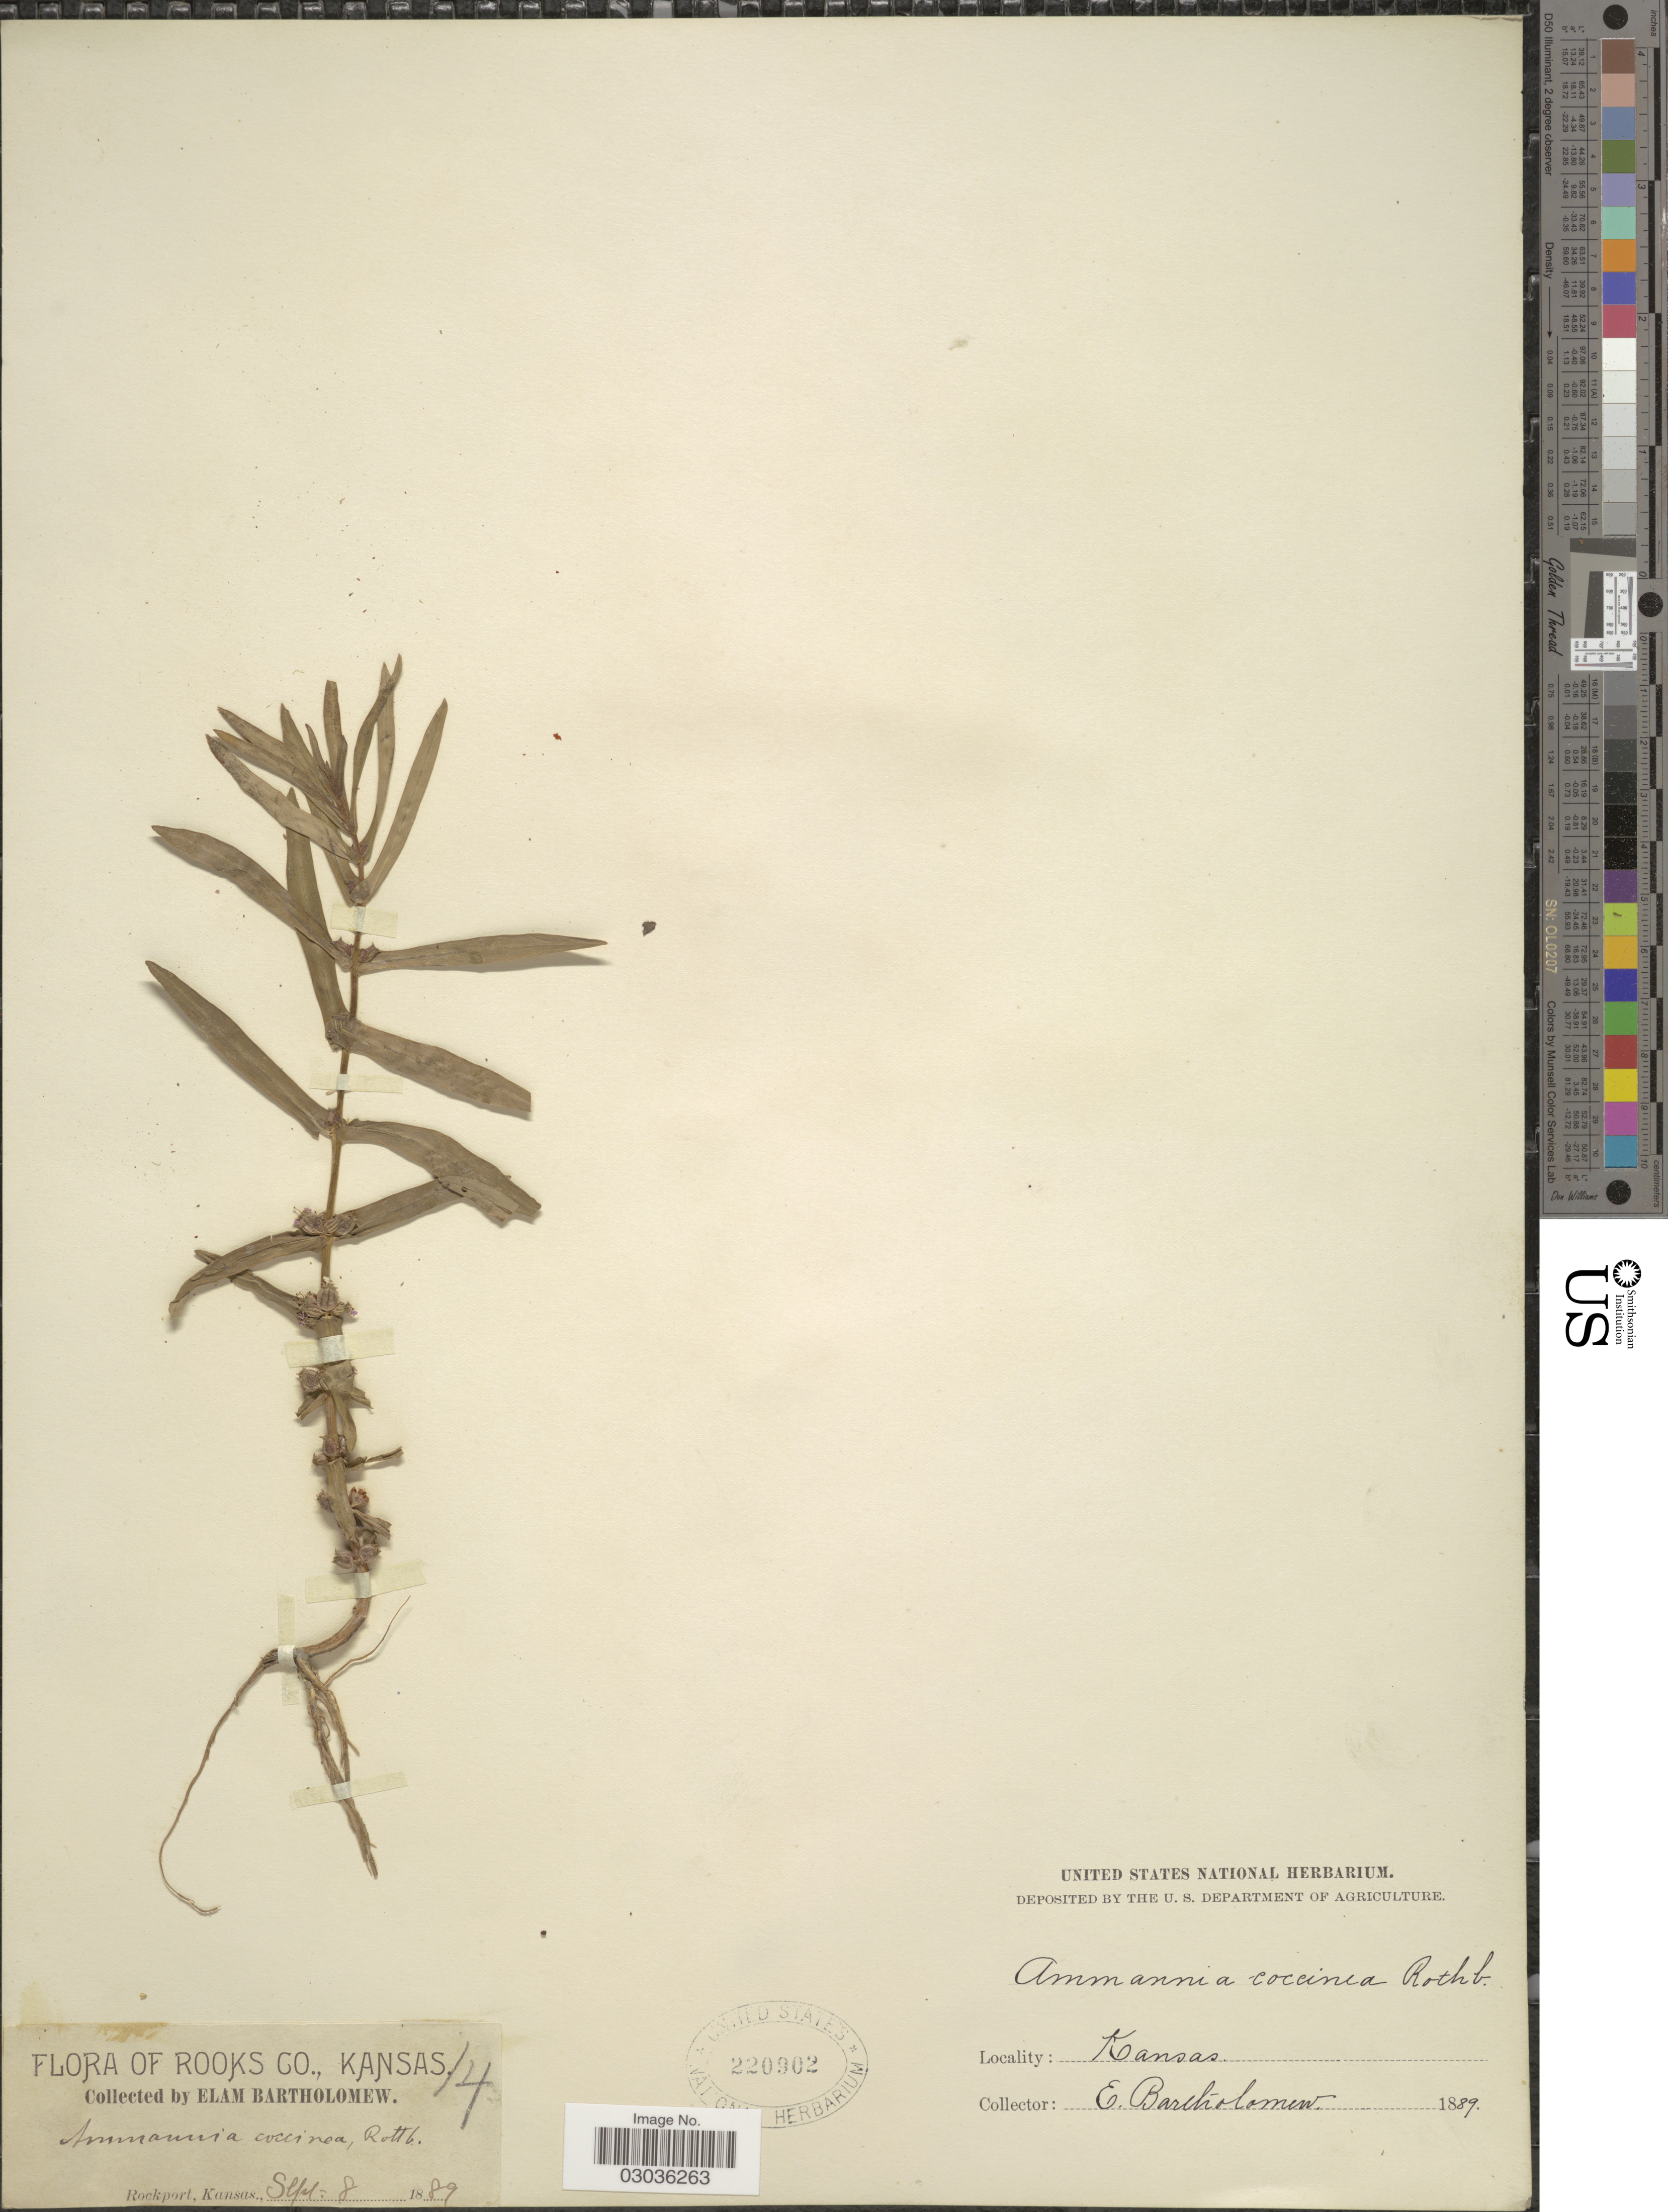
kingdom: Plantae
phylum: Tracheophyta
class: Magnoliopsida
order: Myrtales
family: Lythraceae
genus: Ammannia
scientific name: Ammannia coccinea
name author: Rottb.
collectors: E. Bartholomew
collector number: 14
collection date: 1889-09-08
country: United States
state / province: Kansas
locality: Rooks Co., Rockport.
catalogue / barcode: US 220902